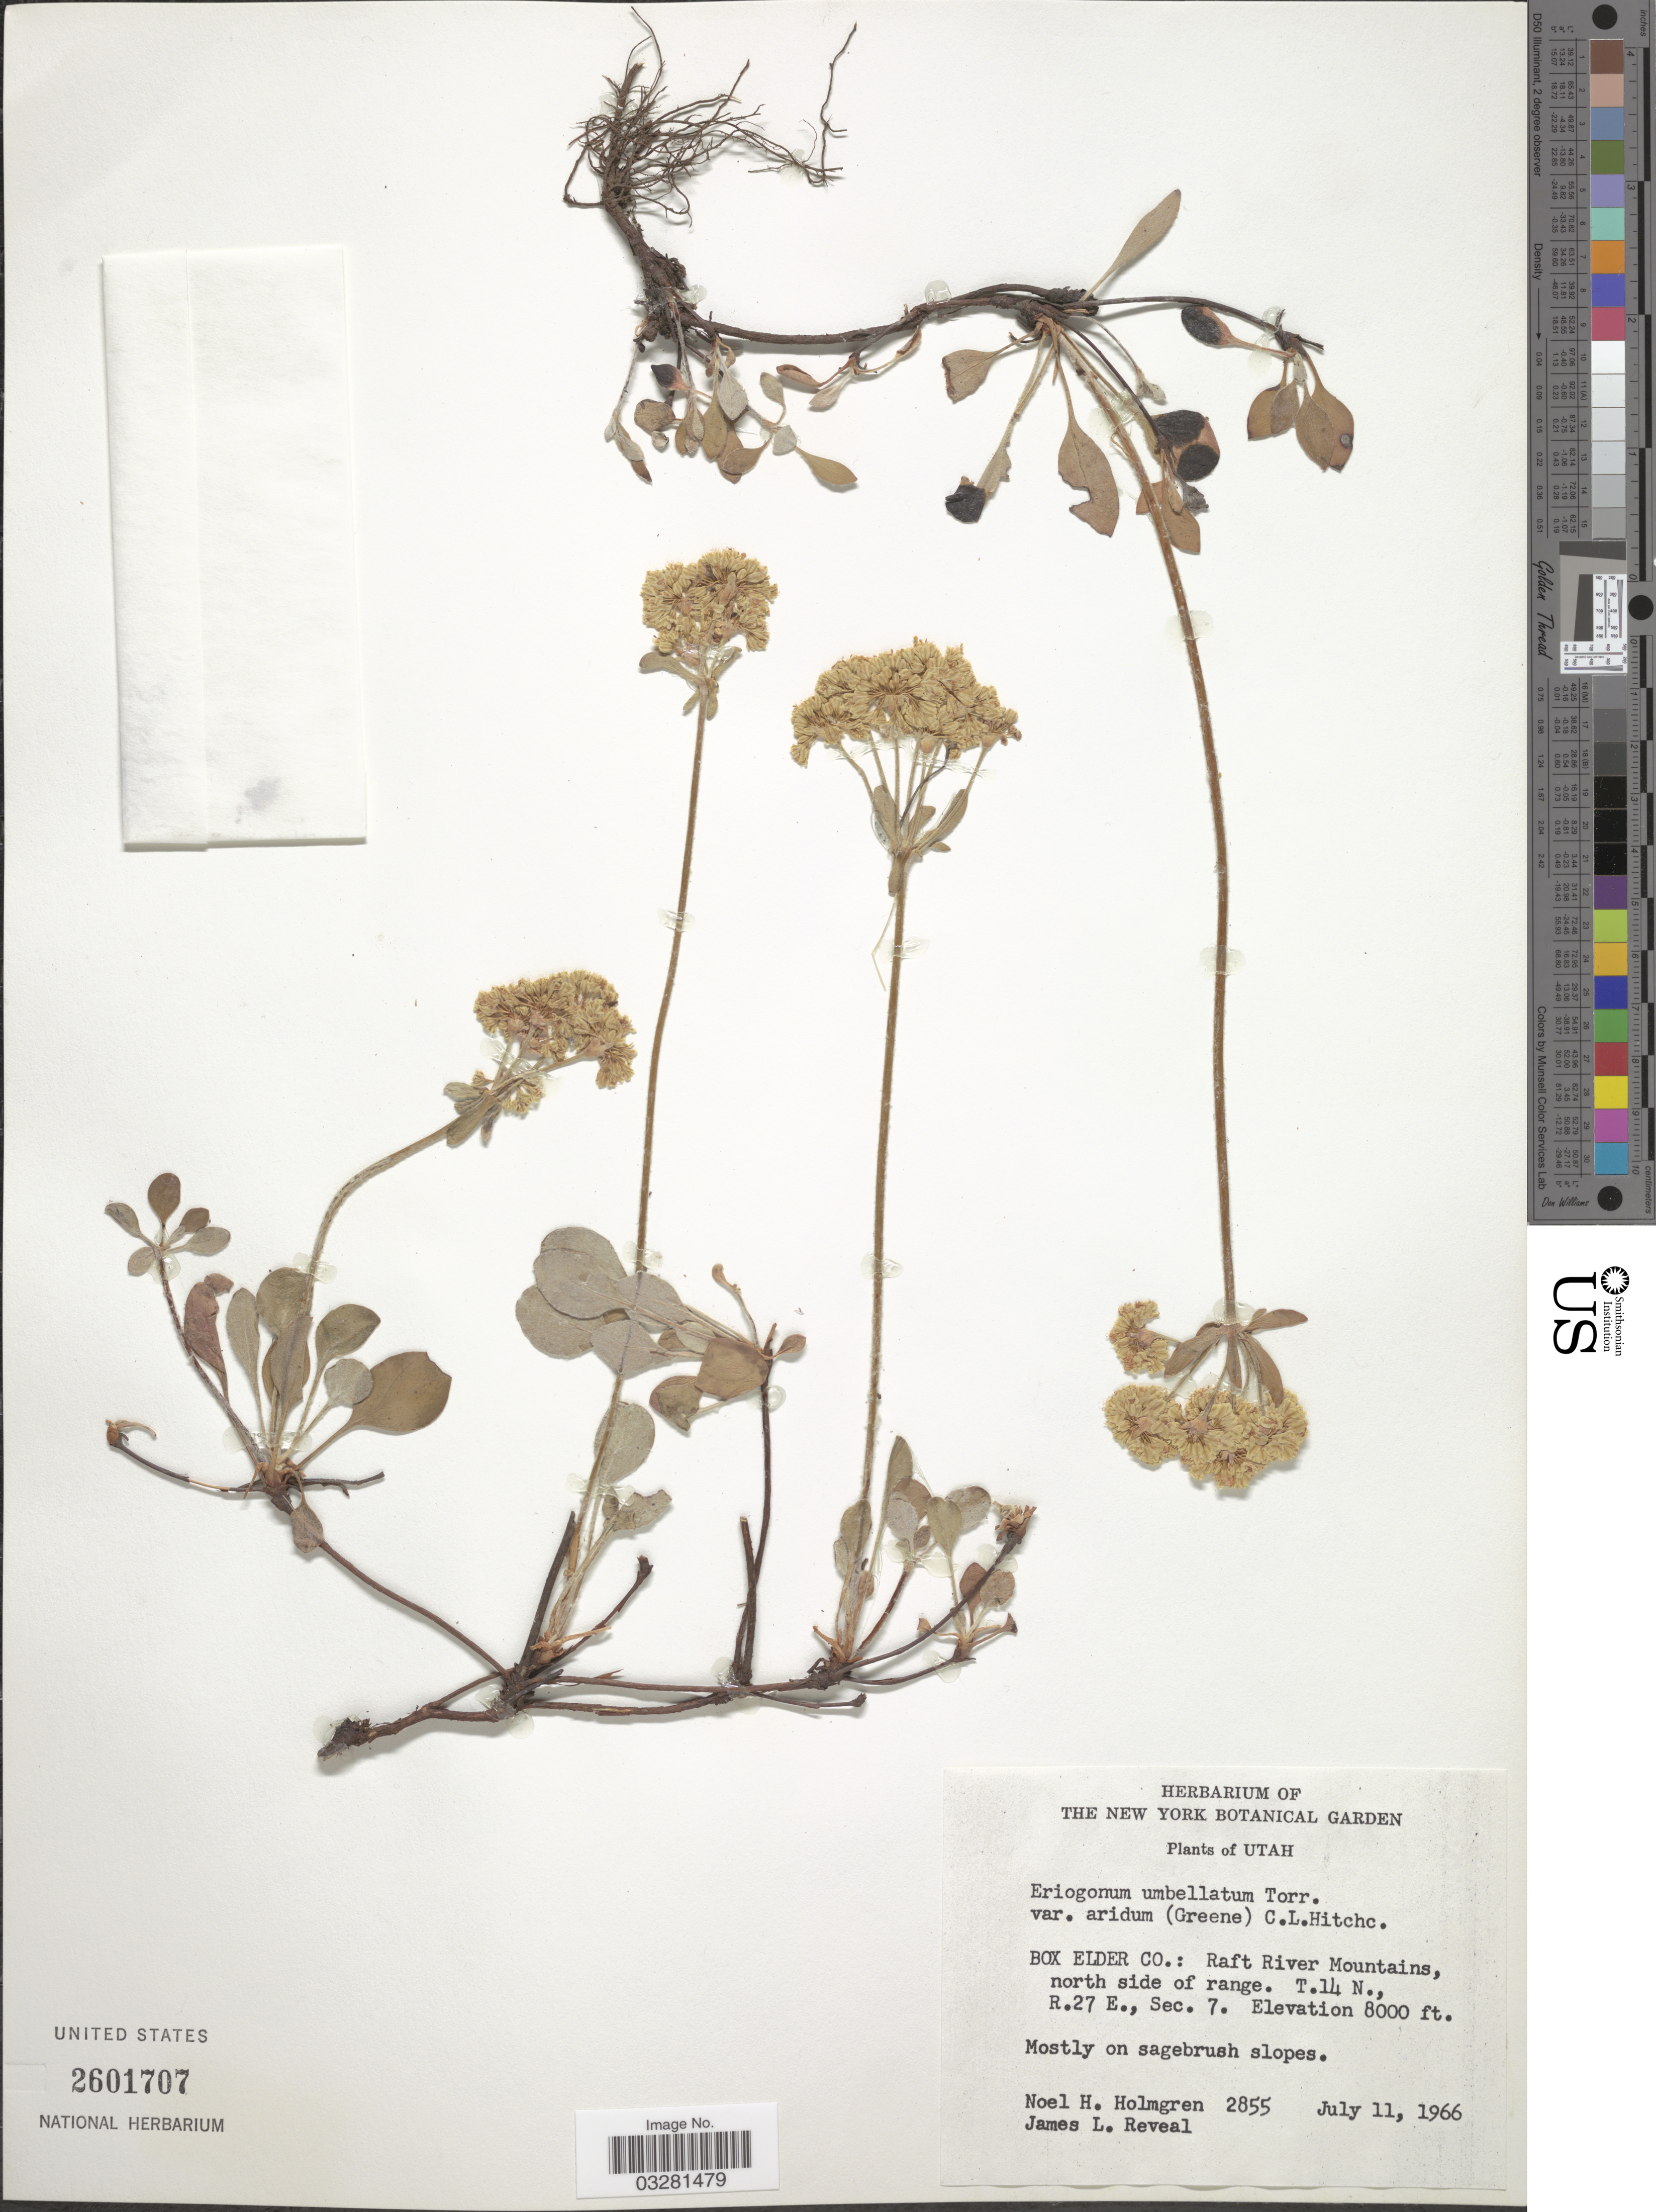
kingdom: Plantae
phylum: Tracheophyta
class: Magnoliopsida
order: Caryophyllales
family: Polygonaceae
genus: Eriogonum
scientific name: Eriogonum umbellatum var. aridum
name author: (S.W. Greene) C.L. Hitchc.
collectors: N. H. Holmgren & J. L. Reveal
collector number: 2855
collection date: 1966-07-11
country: United States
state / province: Utah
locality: Box Elder Co.: Raft River Mountains, north side of range. T.14N., R.27E., Sec. 7.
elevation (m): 2438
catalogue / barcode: US 2601707